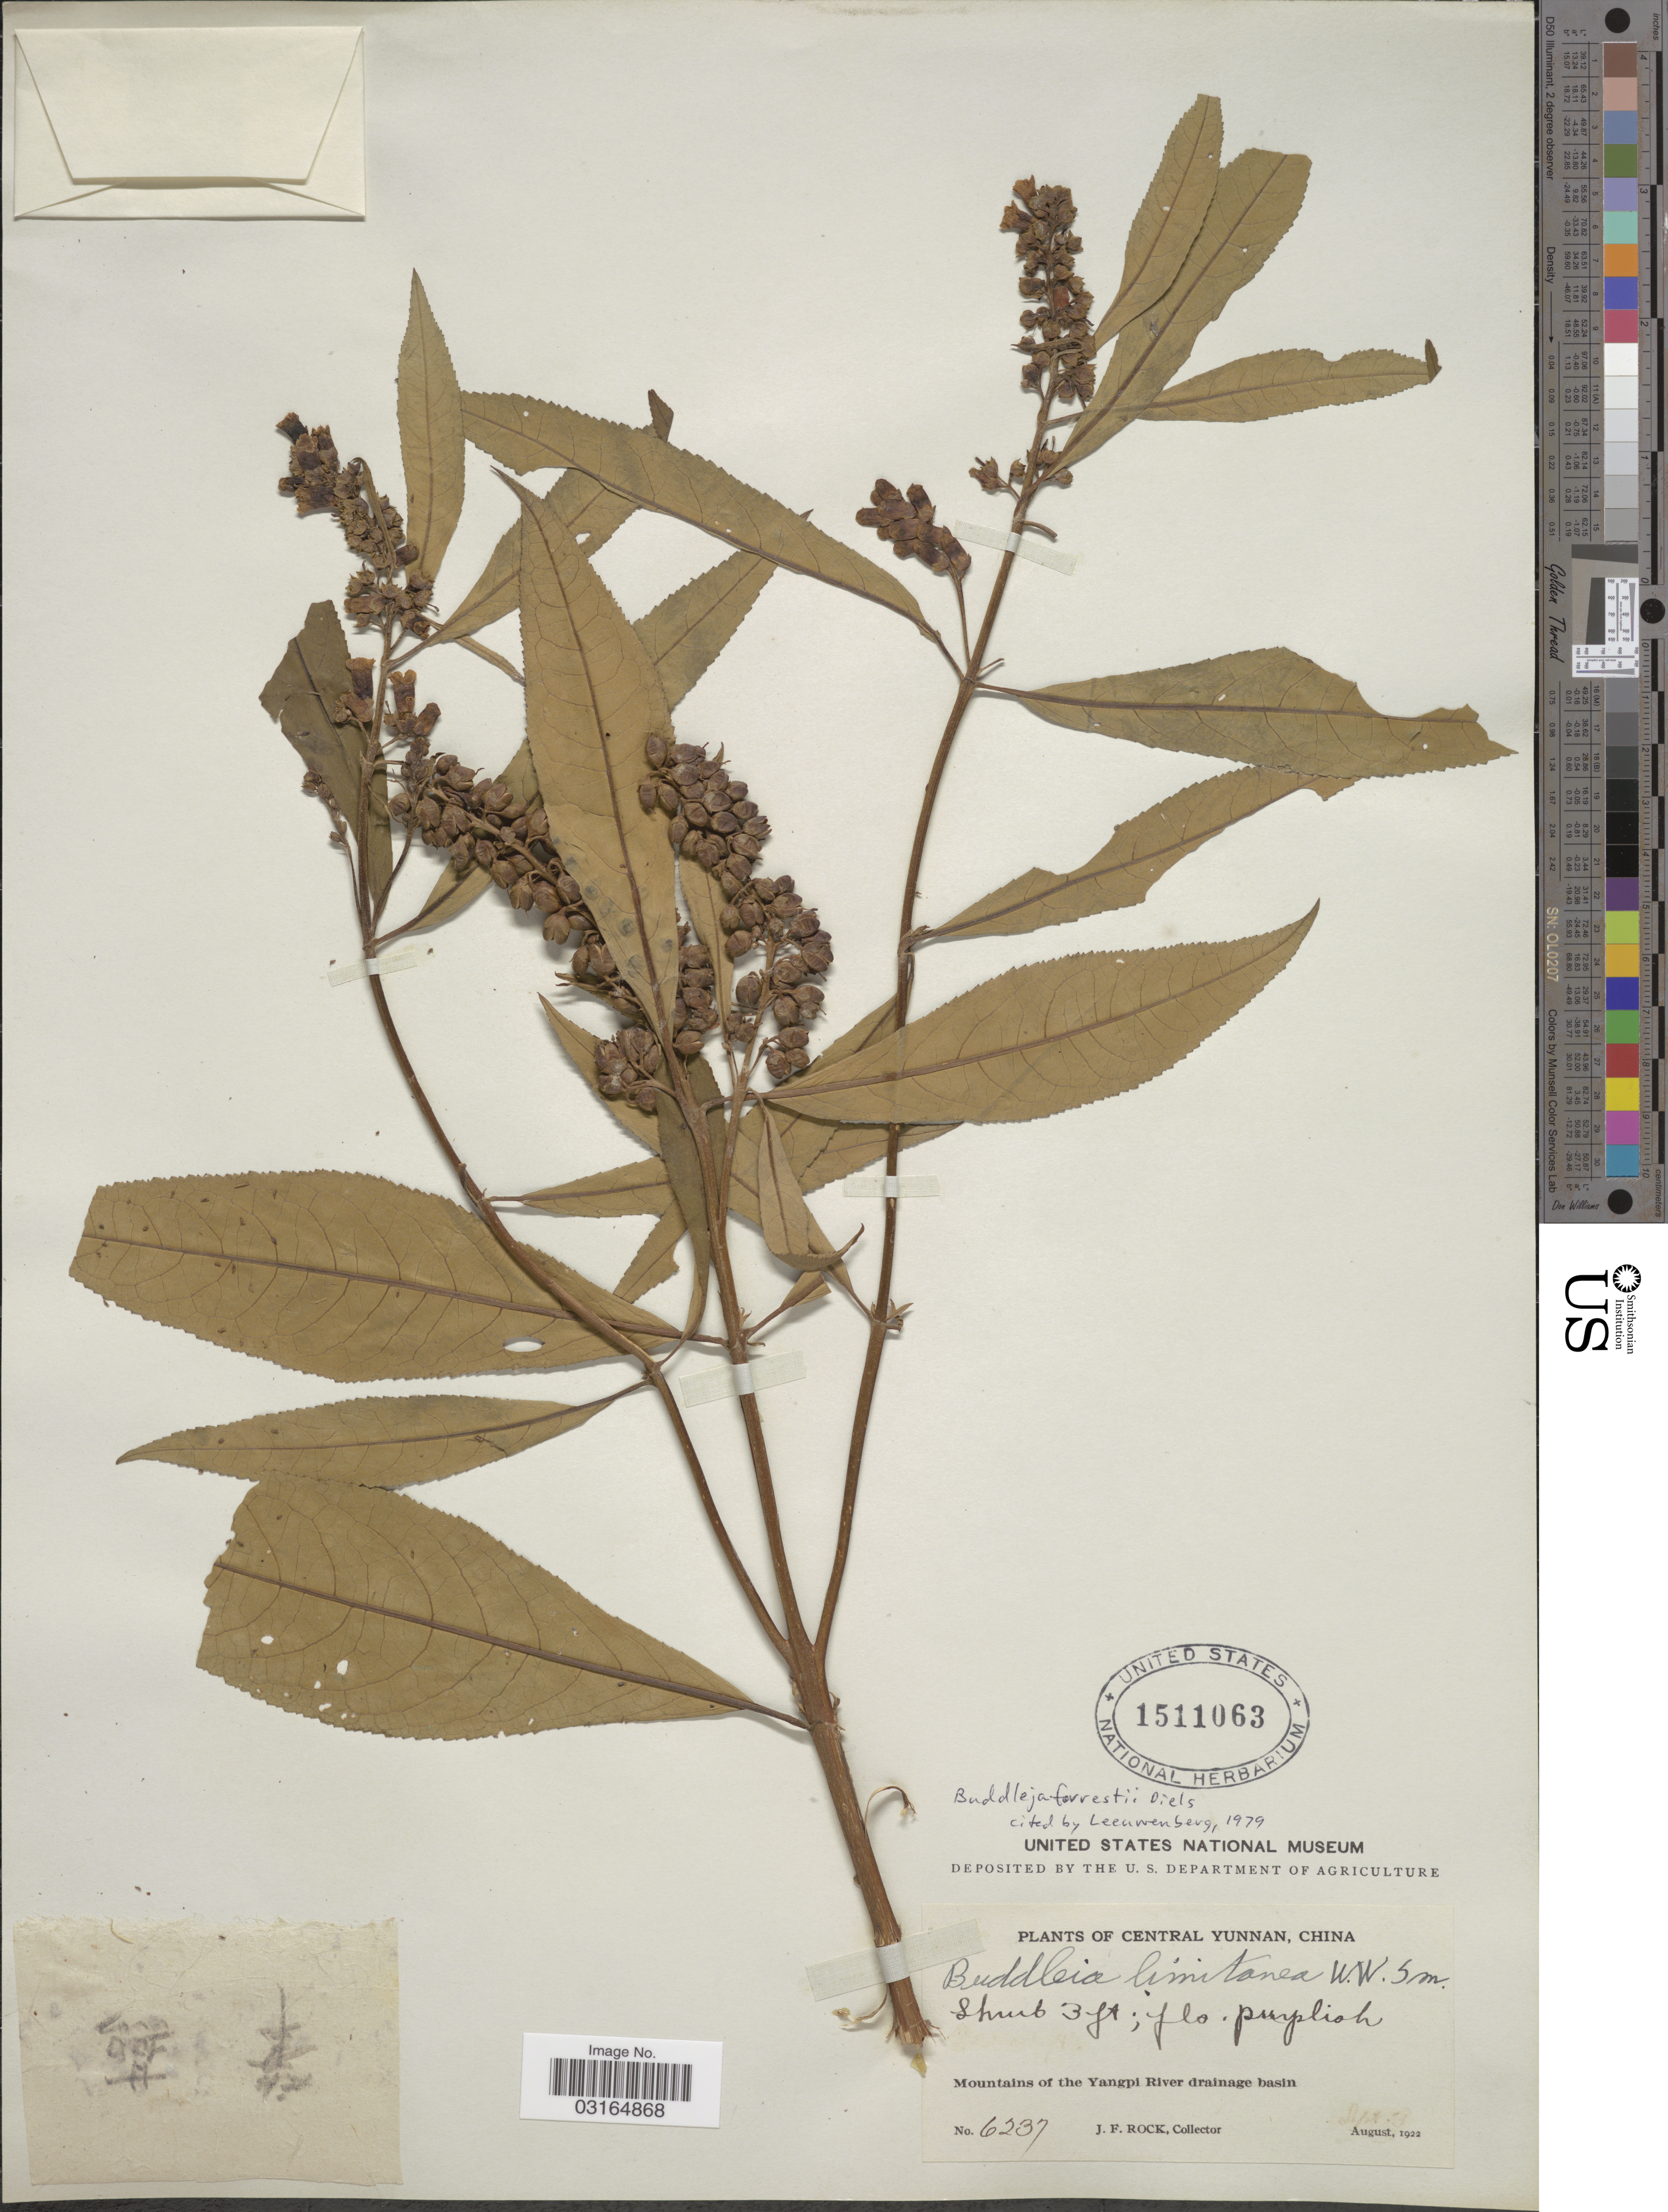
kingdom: Plantae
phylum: Tracheophyta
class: Magnoliopsida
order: Lamiales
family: Scrophulariaceae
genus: Buddleja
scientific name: Buddleja forrestii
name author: Diels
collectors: J. Rock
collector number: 6237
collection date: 1922-08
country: China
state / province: Yunnan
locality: Central Yunnan. Mountains of the Yangpi River drainage basin.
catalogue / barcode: US 1511063